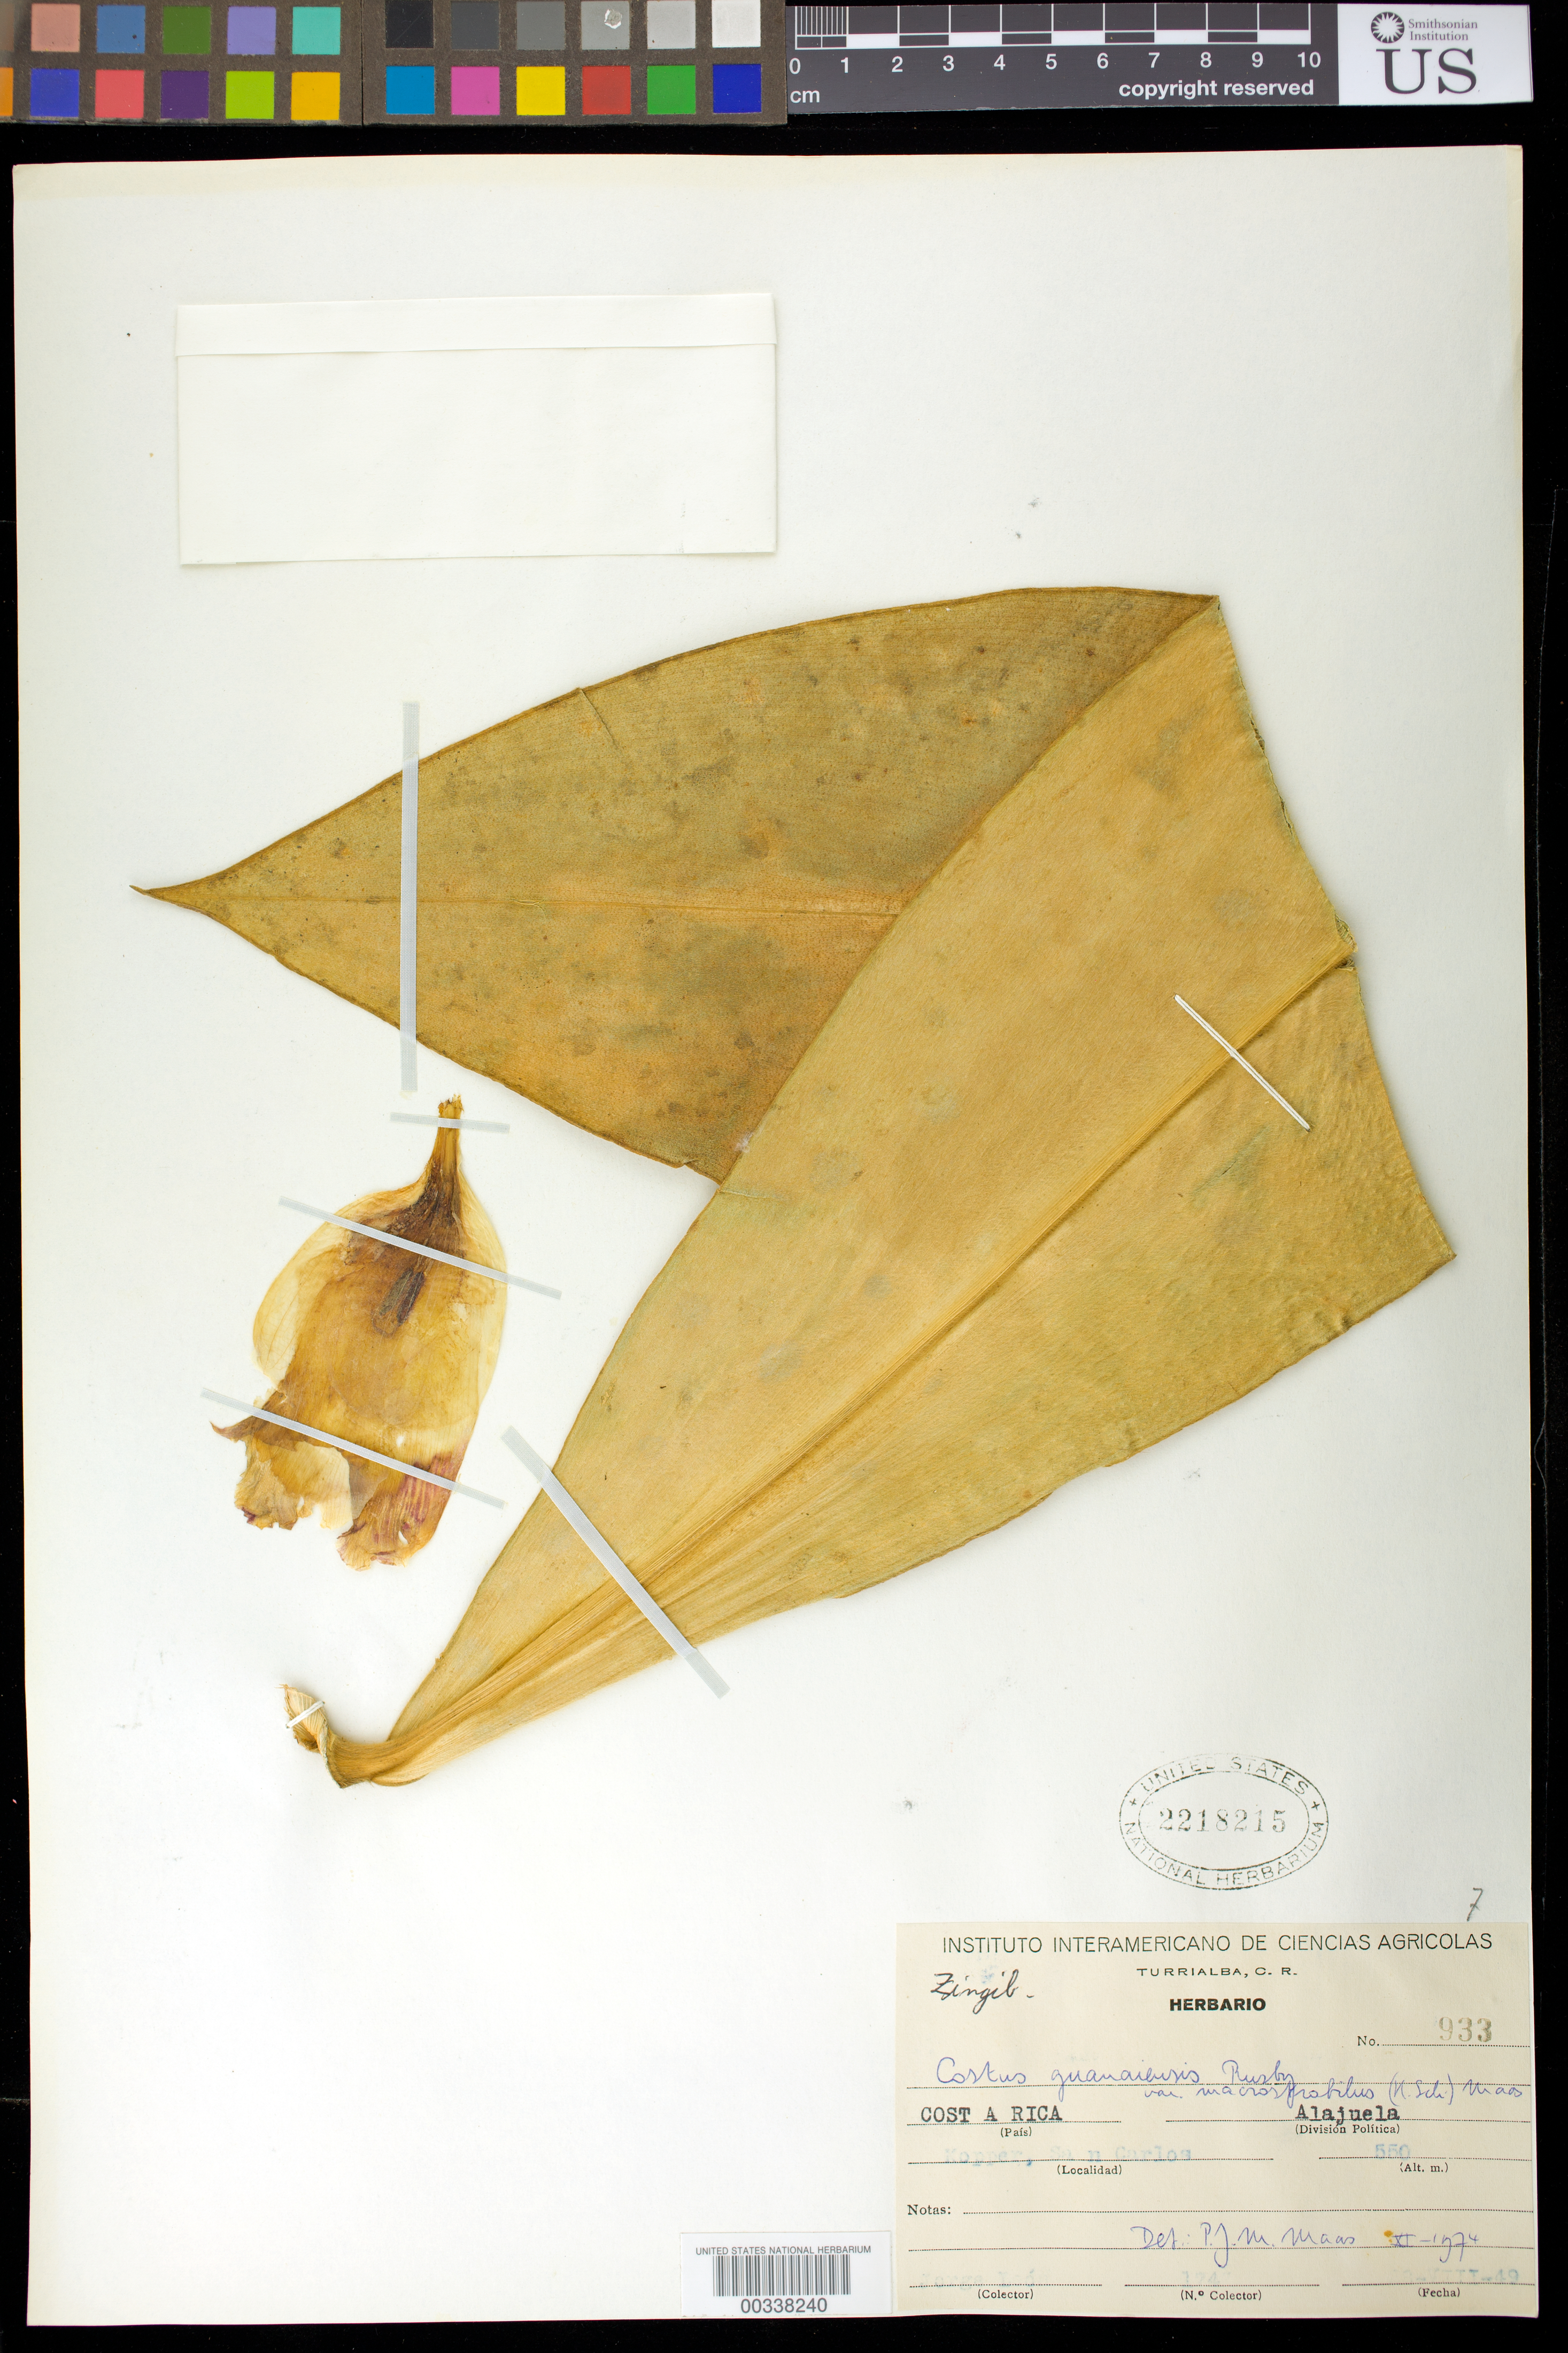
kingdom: Plantae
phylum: Tracheophyta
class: Liliopsida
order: Zingiberales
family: Costaceae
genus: Costus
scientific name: Costus guanaiensis var. macrostrobilis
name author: (K. Schum.) Maas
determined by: Maas, Paul J. M.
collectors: J. León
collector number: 1747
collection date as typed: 22 Aug 1949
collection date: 1949-08-22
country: Costa Rica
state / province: Alajuela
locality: Kopper, San Carlos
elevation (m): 550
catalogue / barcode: US 2218215